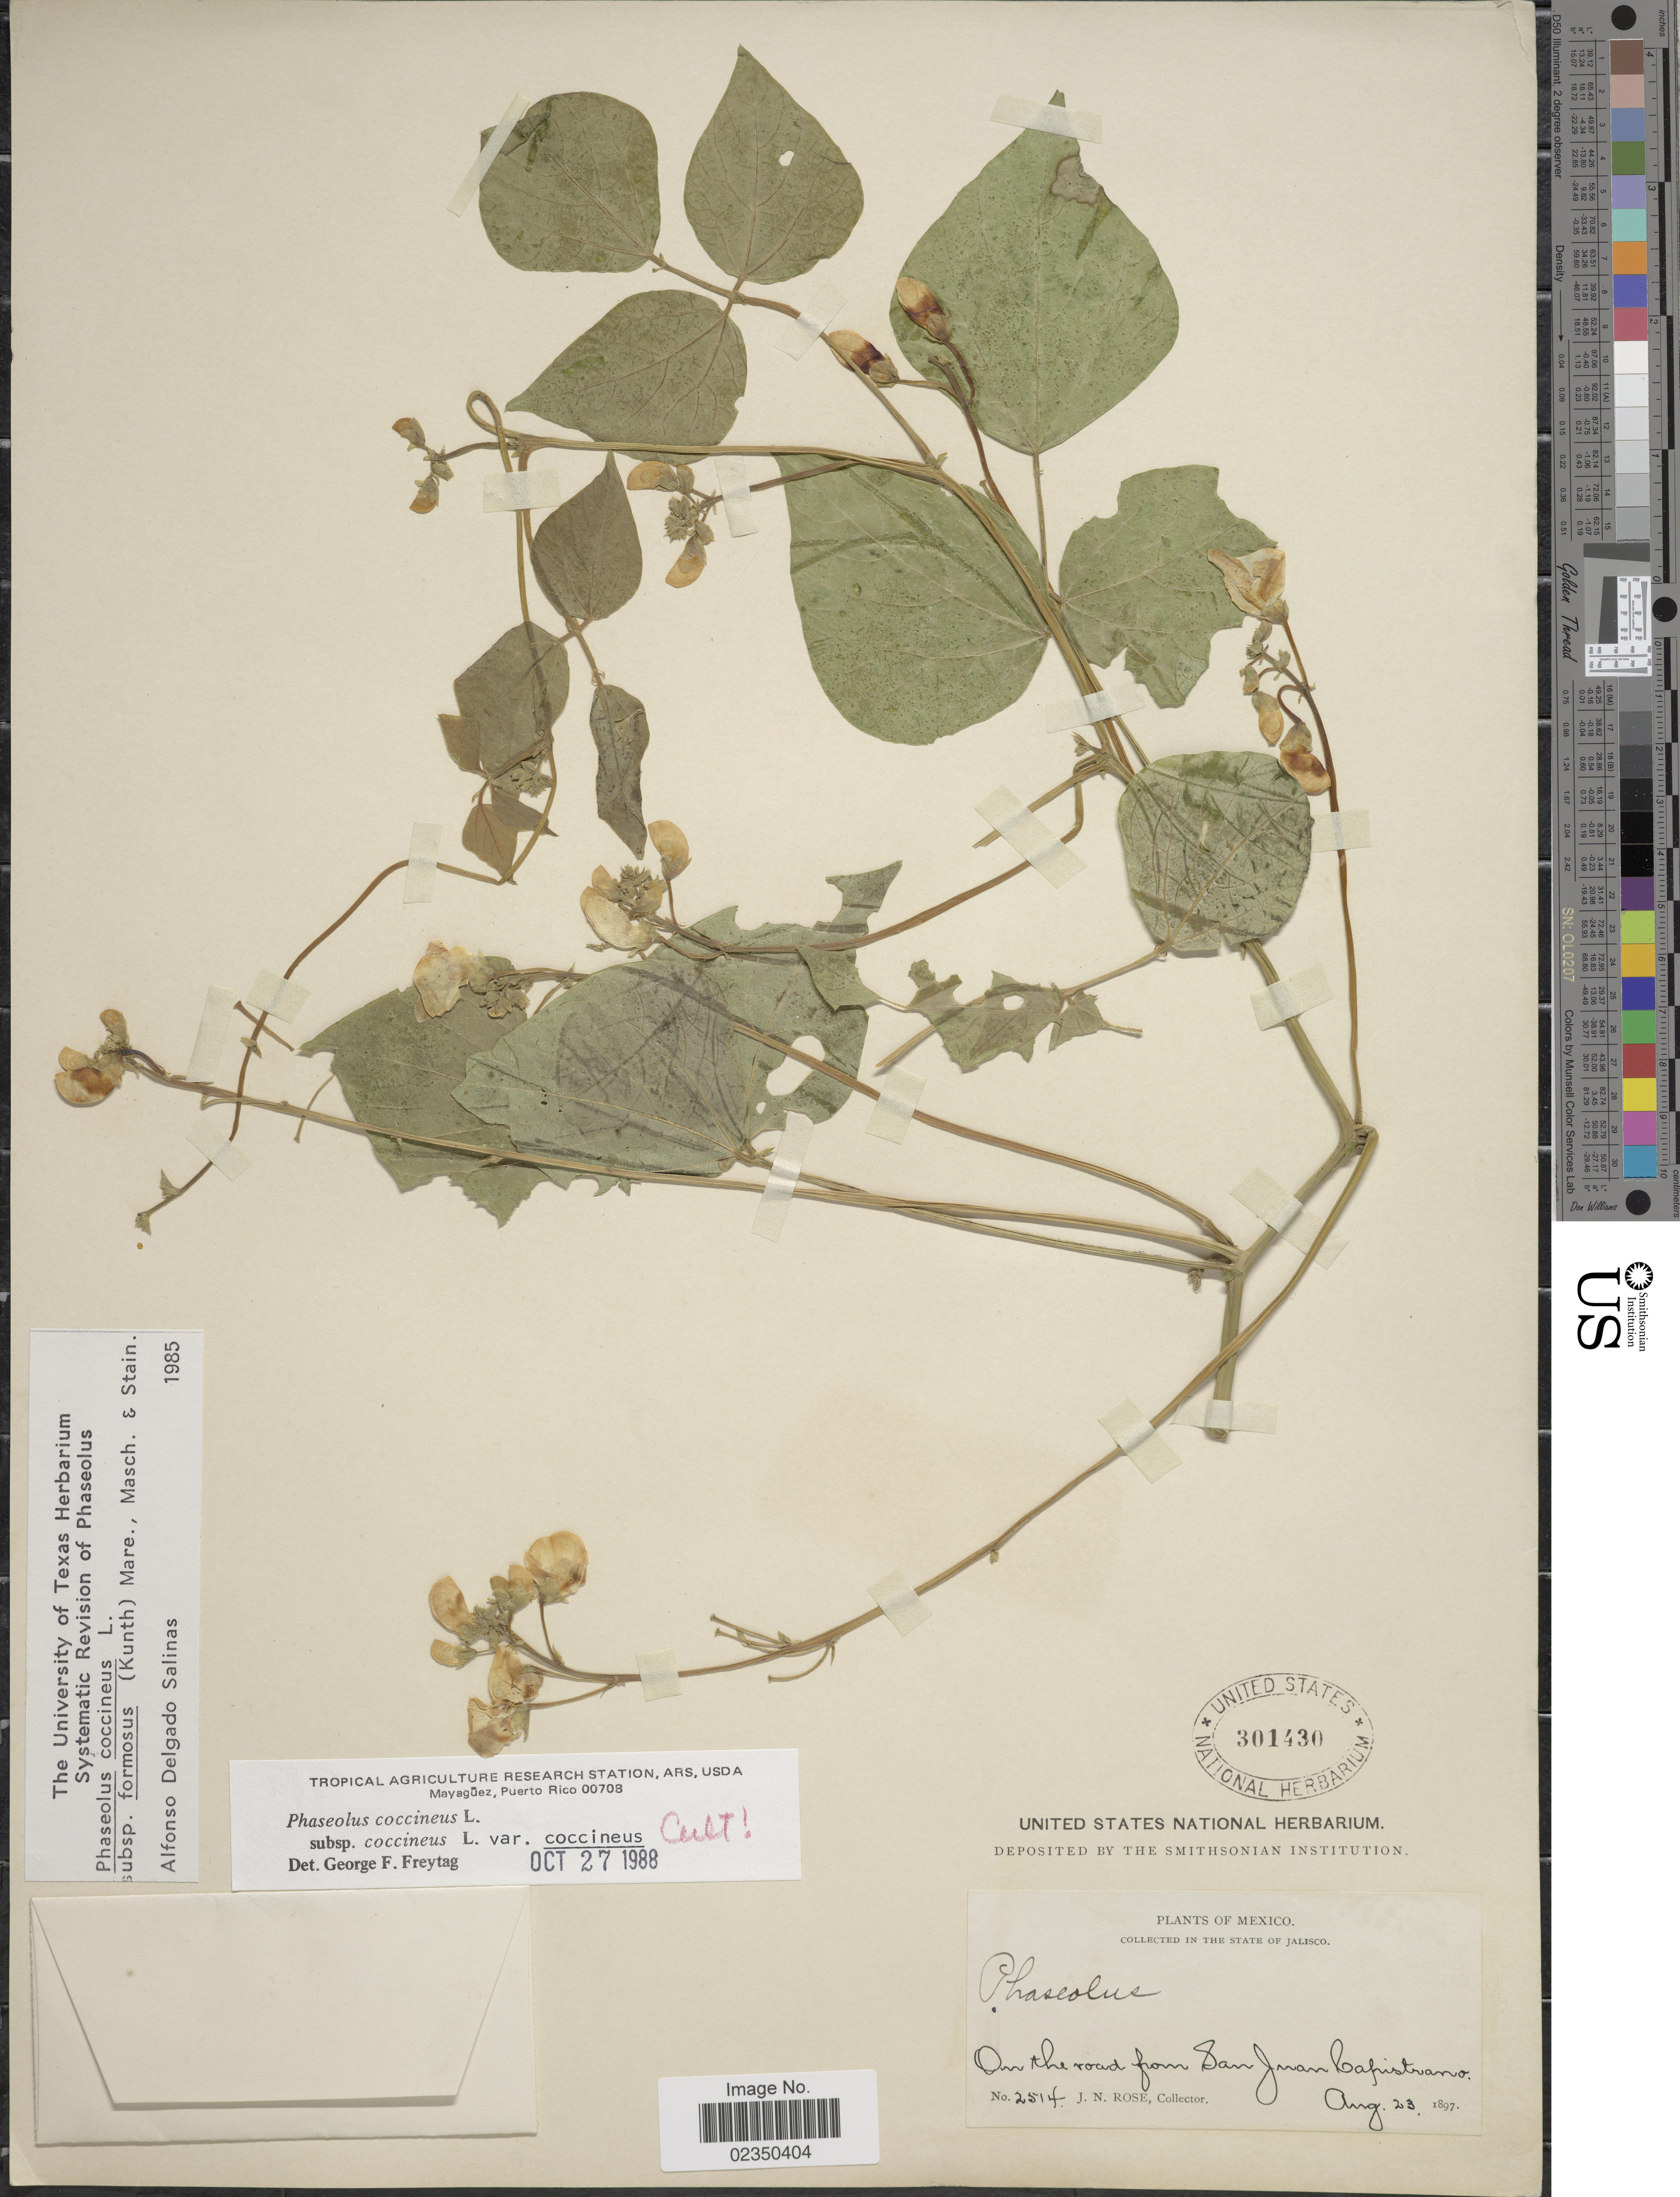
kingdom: Plantae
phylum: Tracheophyta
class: Magnoliopsida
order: Fabales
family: Fabaceae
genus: Phaseolus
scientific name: Phaseolus coccineus var. coccineus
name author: L.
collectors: J. N. Rose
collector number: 2514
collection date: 1897-08-23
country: Mexico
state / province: Jalisco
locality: On the road from San Juan Capistrano.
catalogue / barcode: US 301430